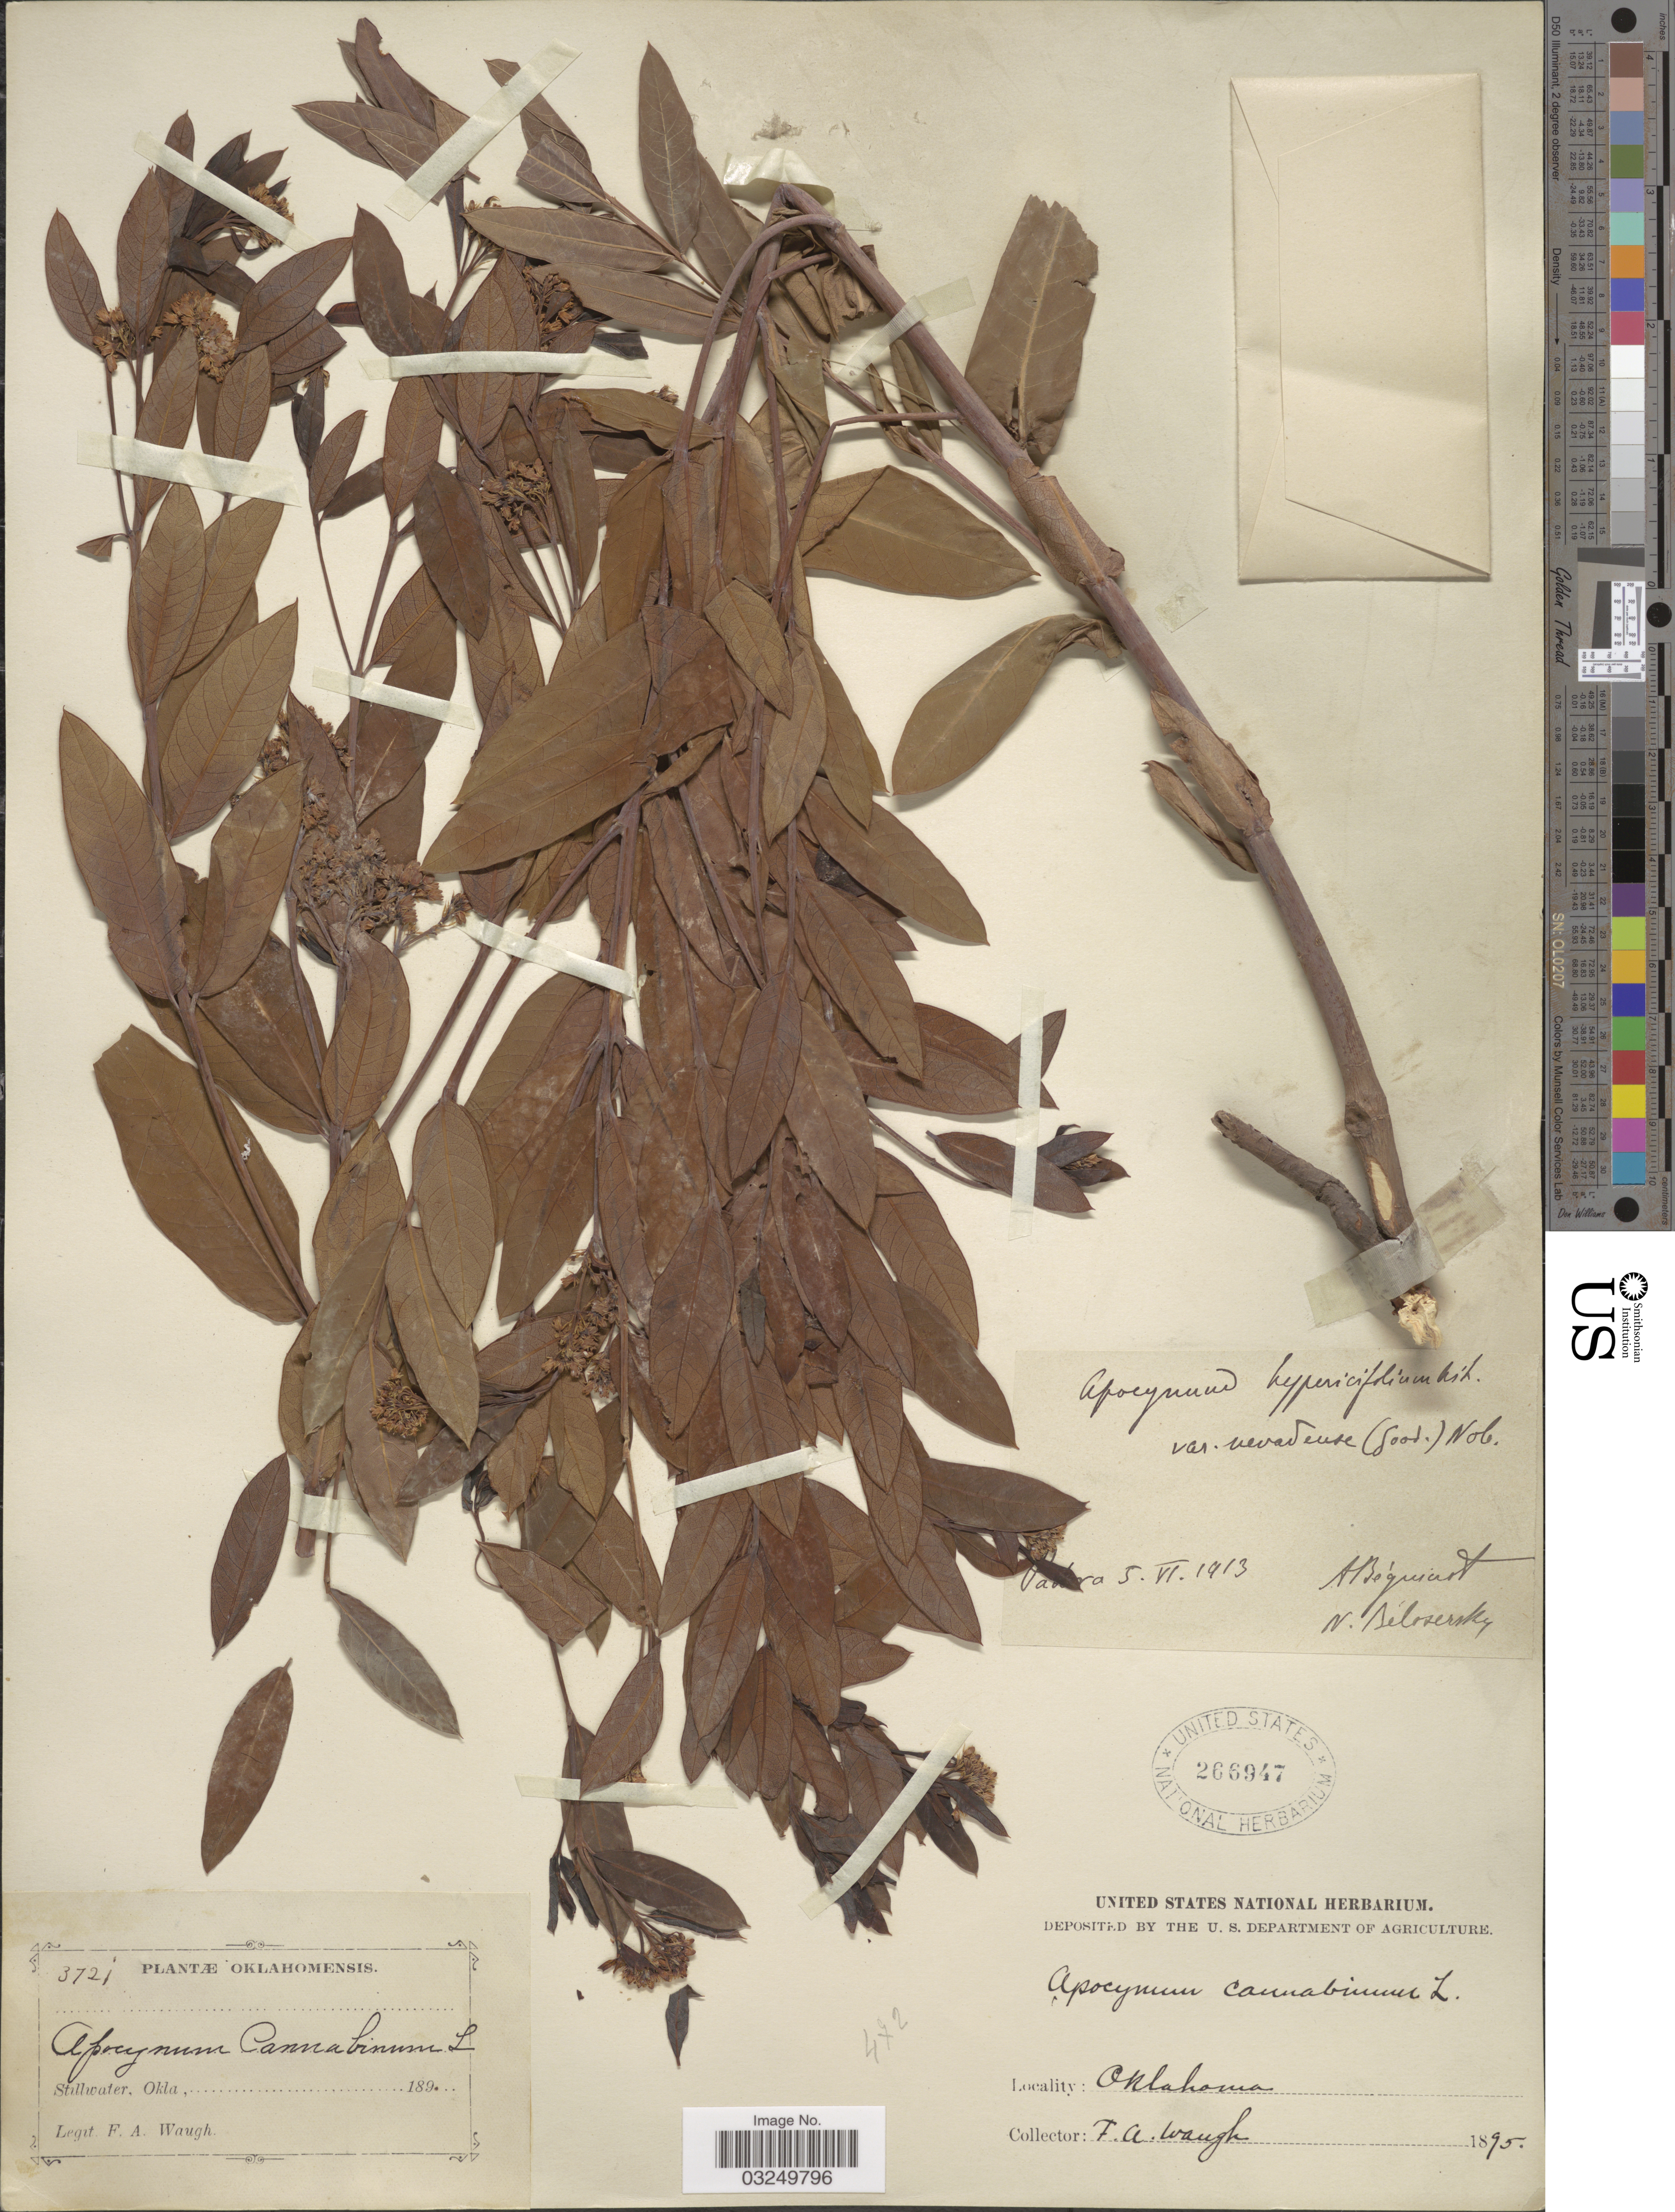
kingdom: Plantae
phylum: Tracheophyta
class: Magnoliopsida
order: Gentianales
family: Apocynaceae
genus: Apocynum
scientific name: Apocynum cannabinum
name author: L.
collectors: F. Waugh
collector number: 3721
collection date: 1895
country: United States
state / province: Oklahoma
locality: Stillwater.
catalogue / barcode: US 266947